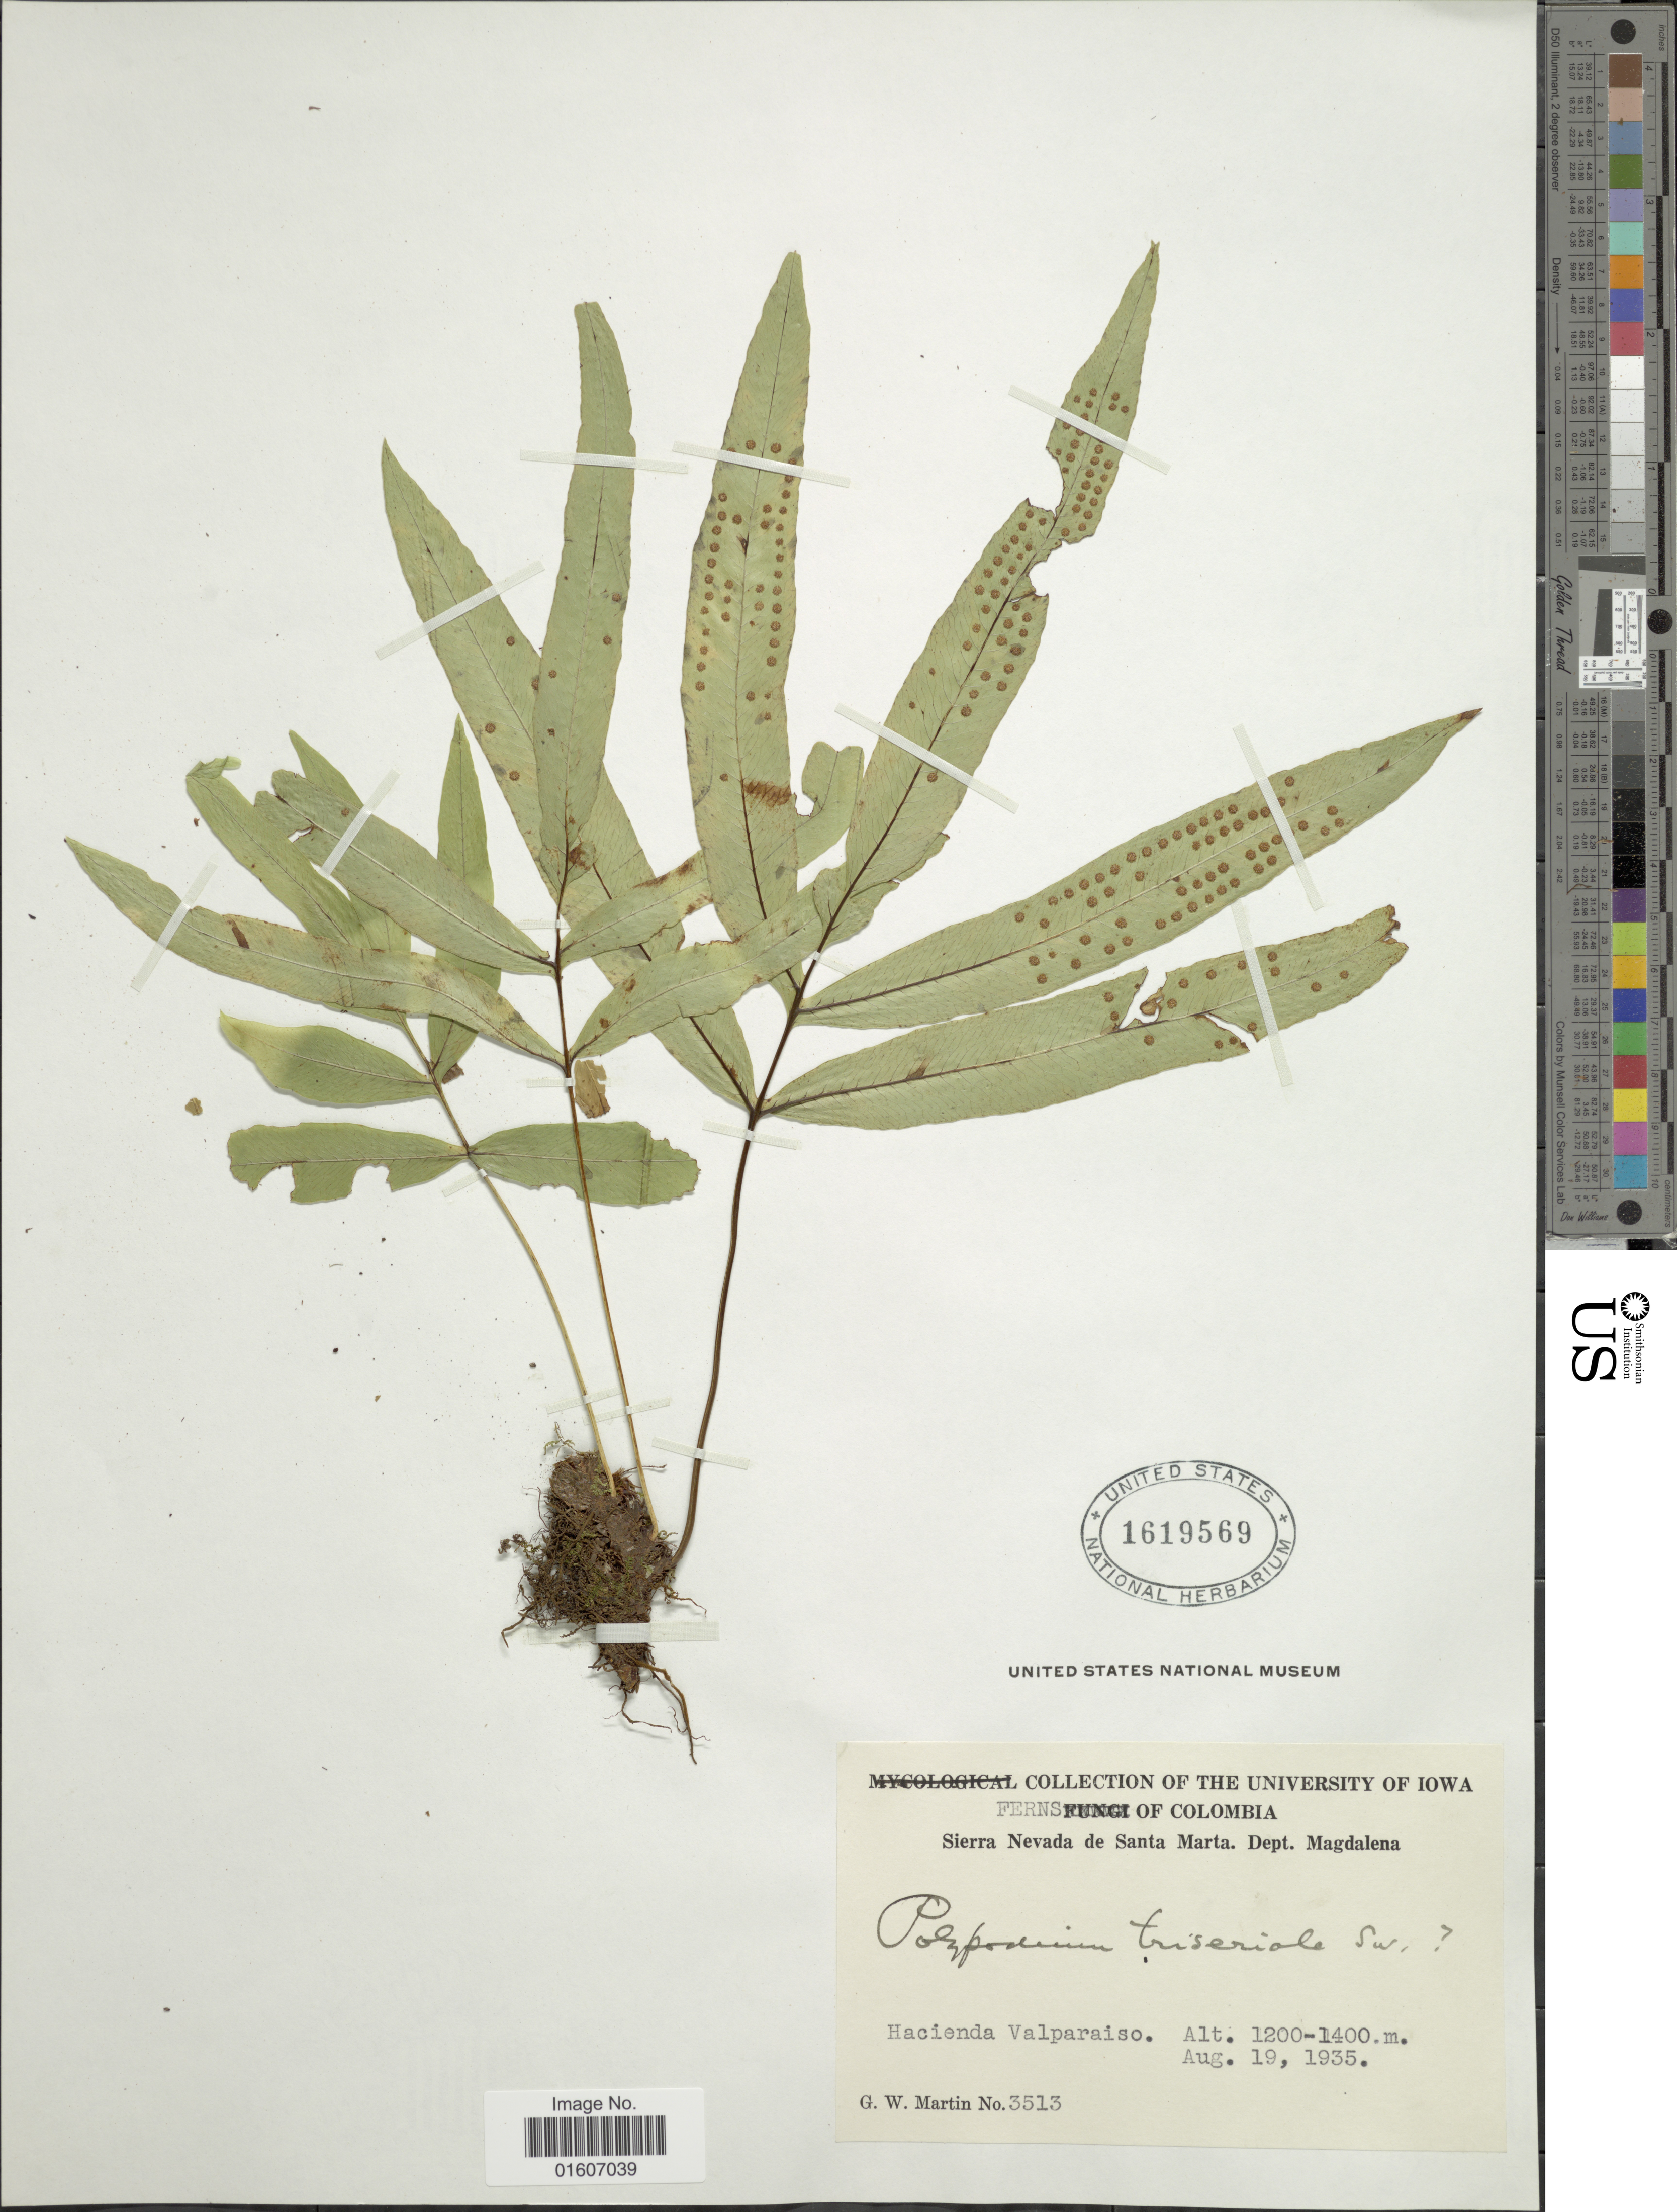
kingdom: Plantae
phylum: Tracheophyta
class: Polypodiopsida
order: Polypodiales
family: Polypodiaceae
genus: Serpocaulon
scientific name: Serpocaulon triseriale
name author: (Sw.) A.R. Sm.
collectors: G. W. Martin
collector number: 3513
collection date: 1935-08-19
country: Colombia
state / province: Magdalena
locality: Sierra Nevada de Santa Marta. Dept. Magdalena, Hacienda Valparaiso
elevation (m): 1200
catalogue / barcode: US 1619569